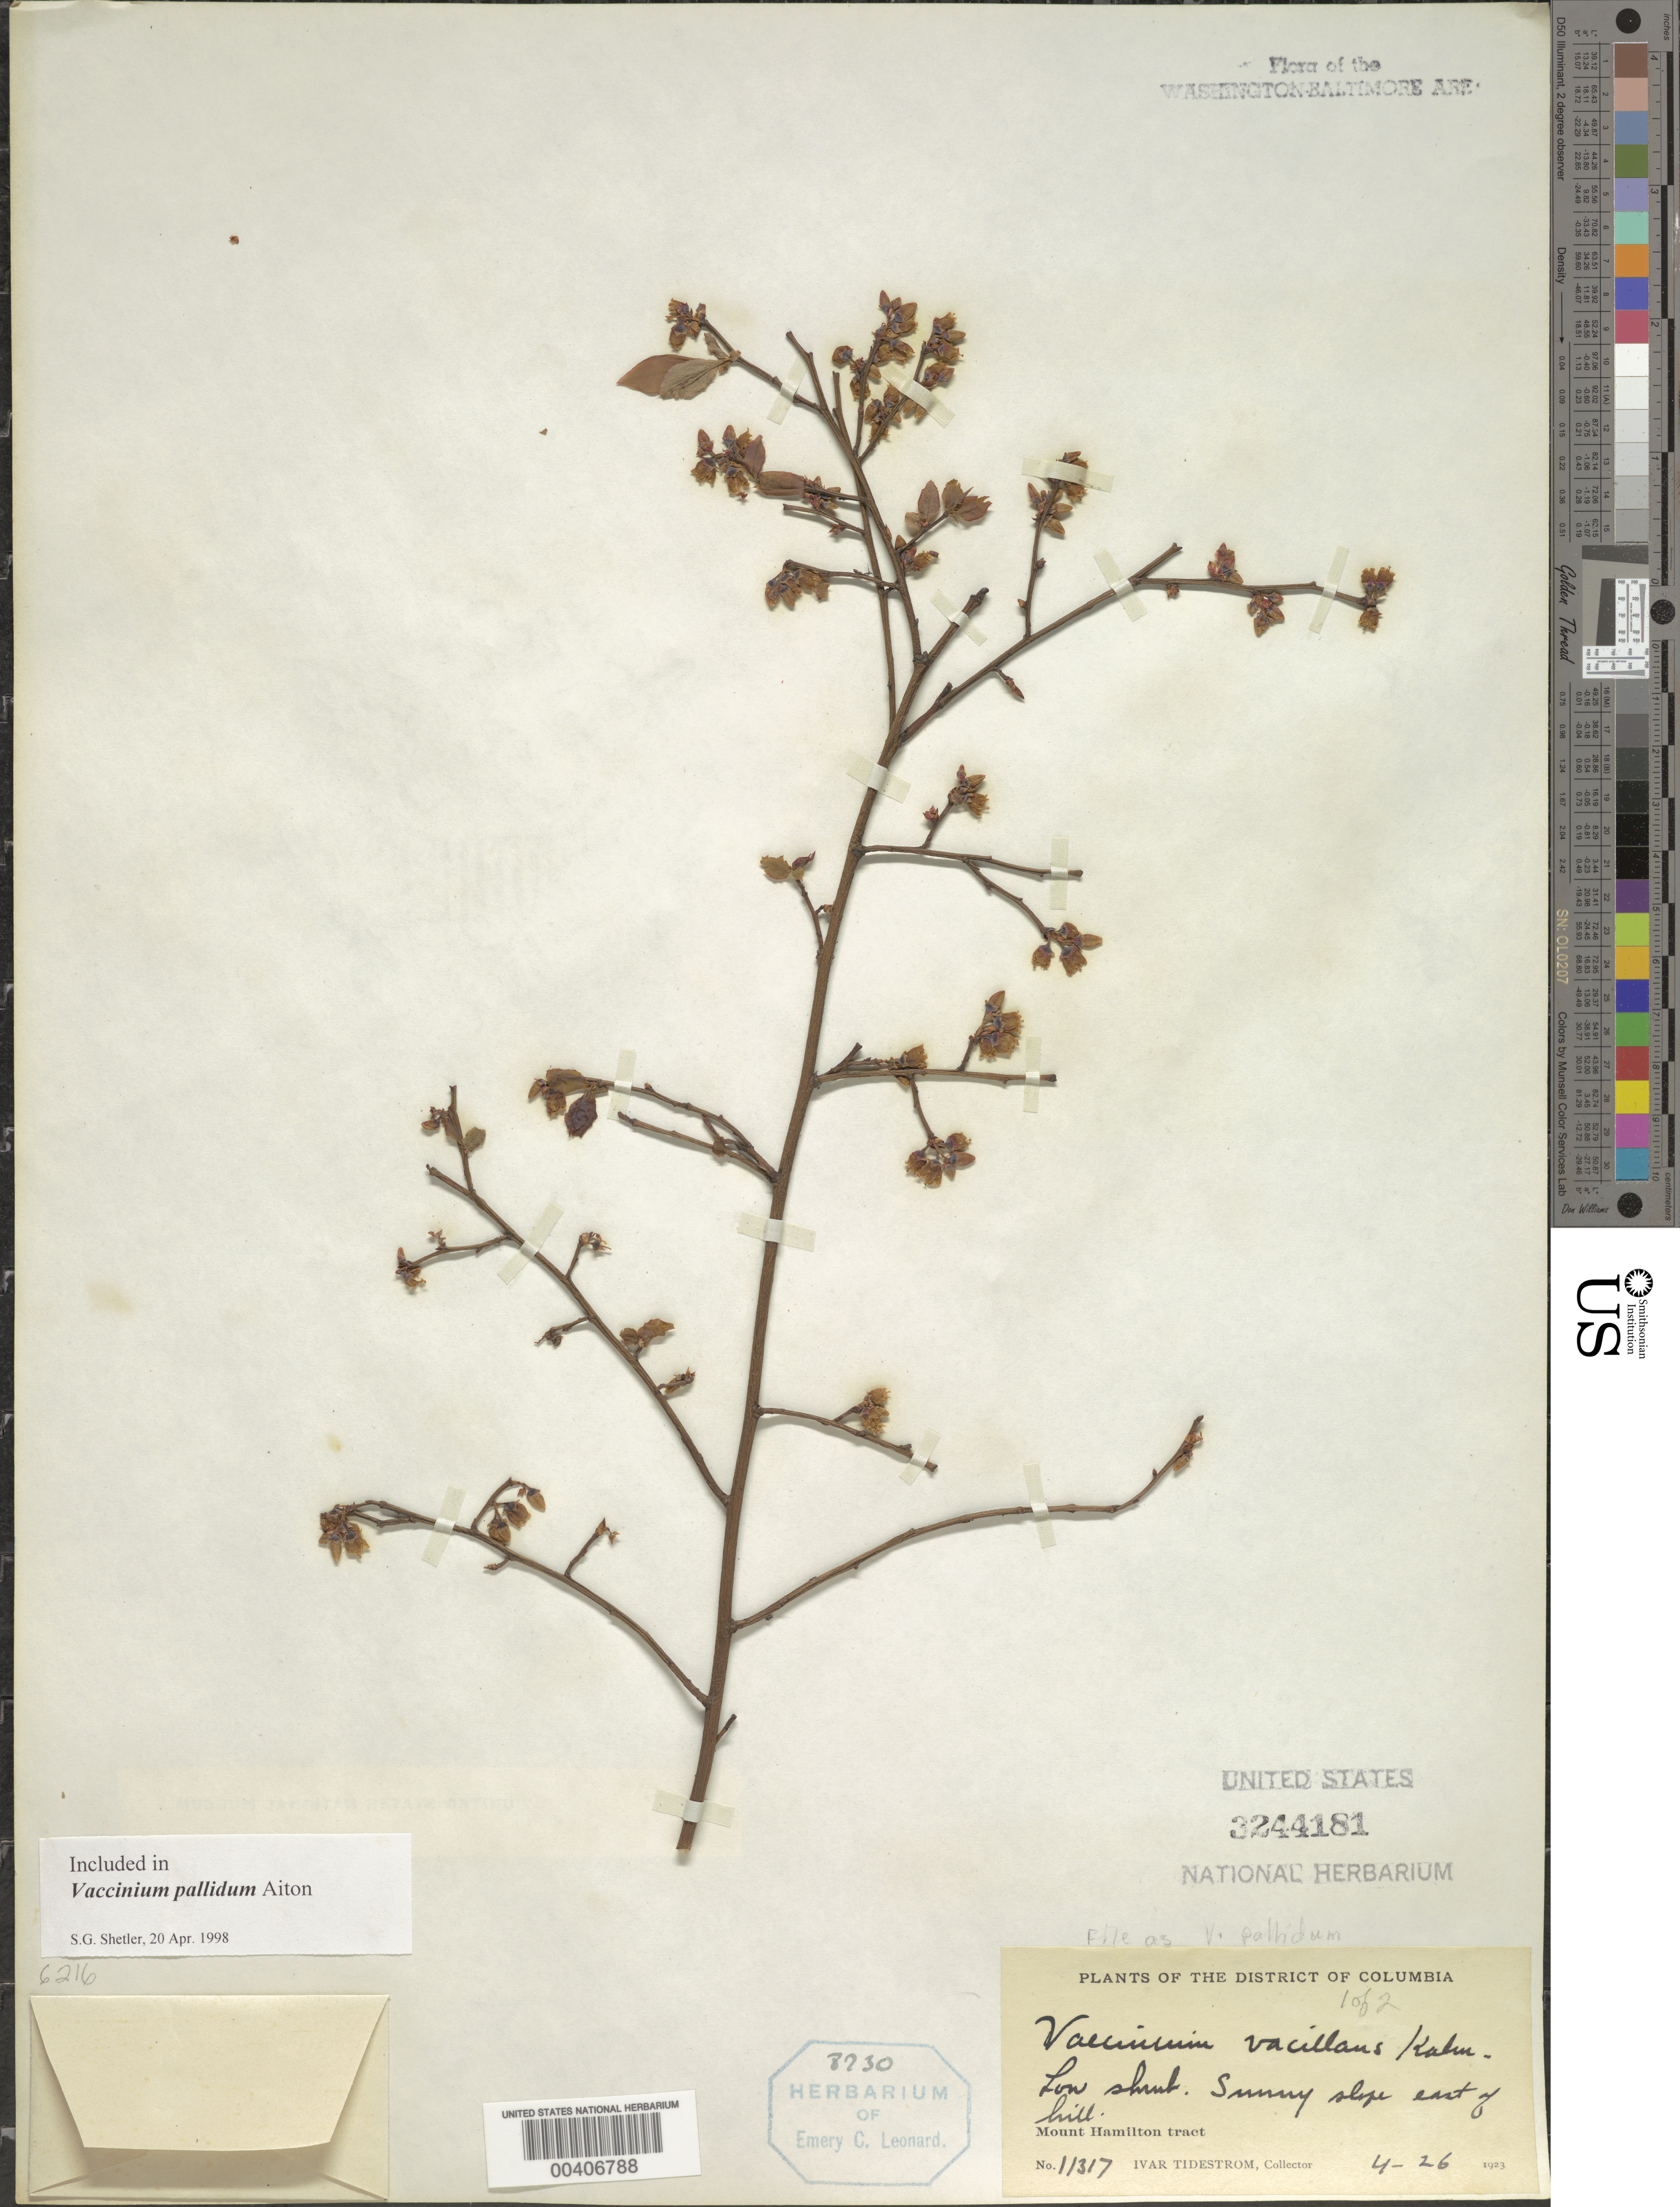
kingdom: Plantae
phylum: Tracheophyta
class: Magnoliopsida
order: Ericales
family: Ericaceae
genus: Vaccinium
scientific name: Vaccinium pallidum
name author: Aiton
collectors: I. F. Tidestrom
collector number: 11317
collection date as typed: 26 Apr 1923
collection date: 1923-04-26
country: United States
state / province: District of Columbia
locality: Mount Hamilton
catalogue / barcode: US 3244181